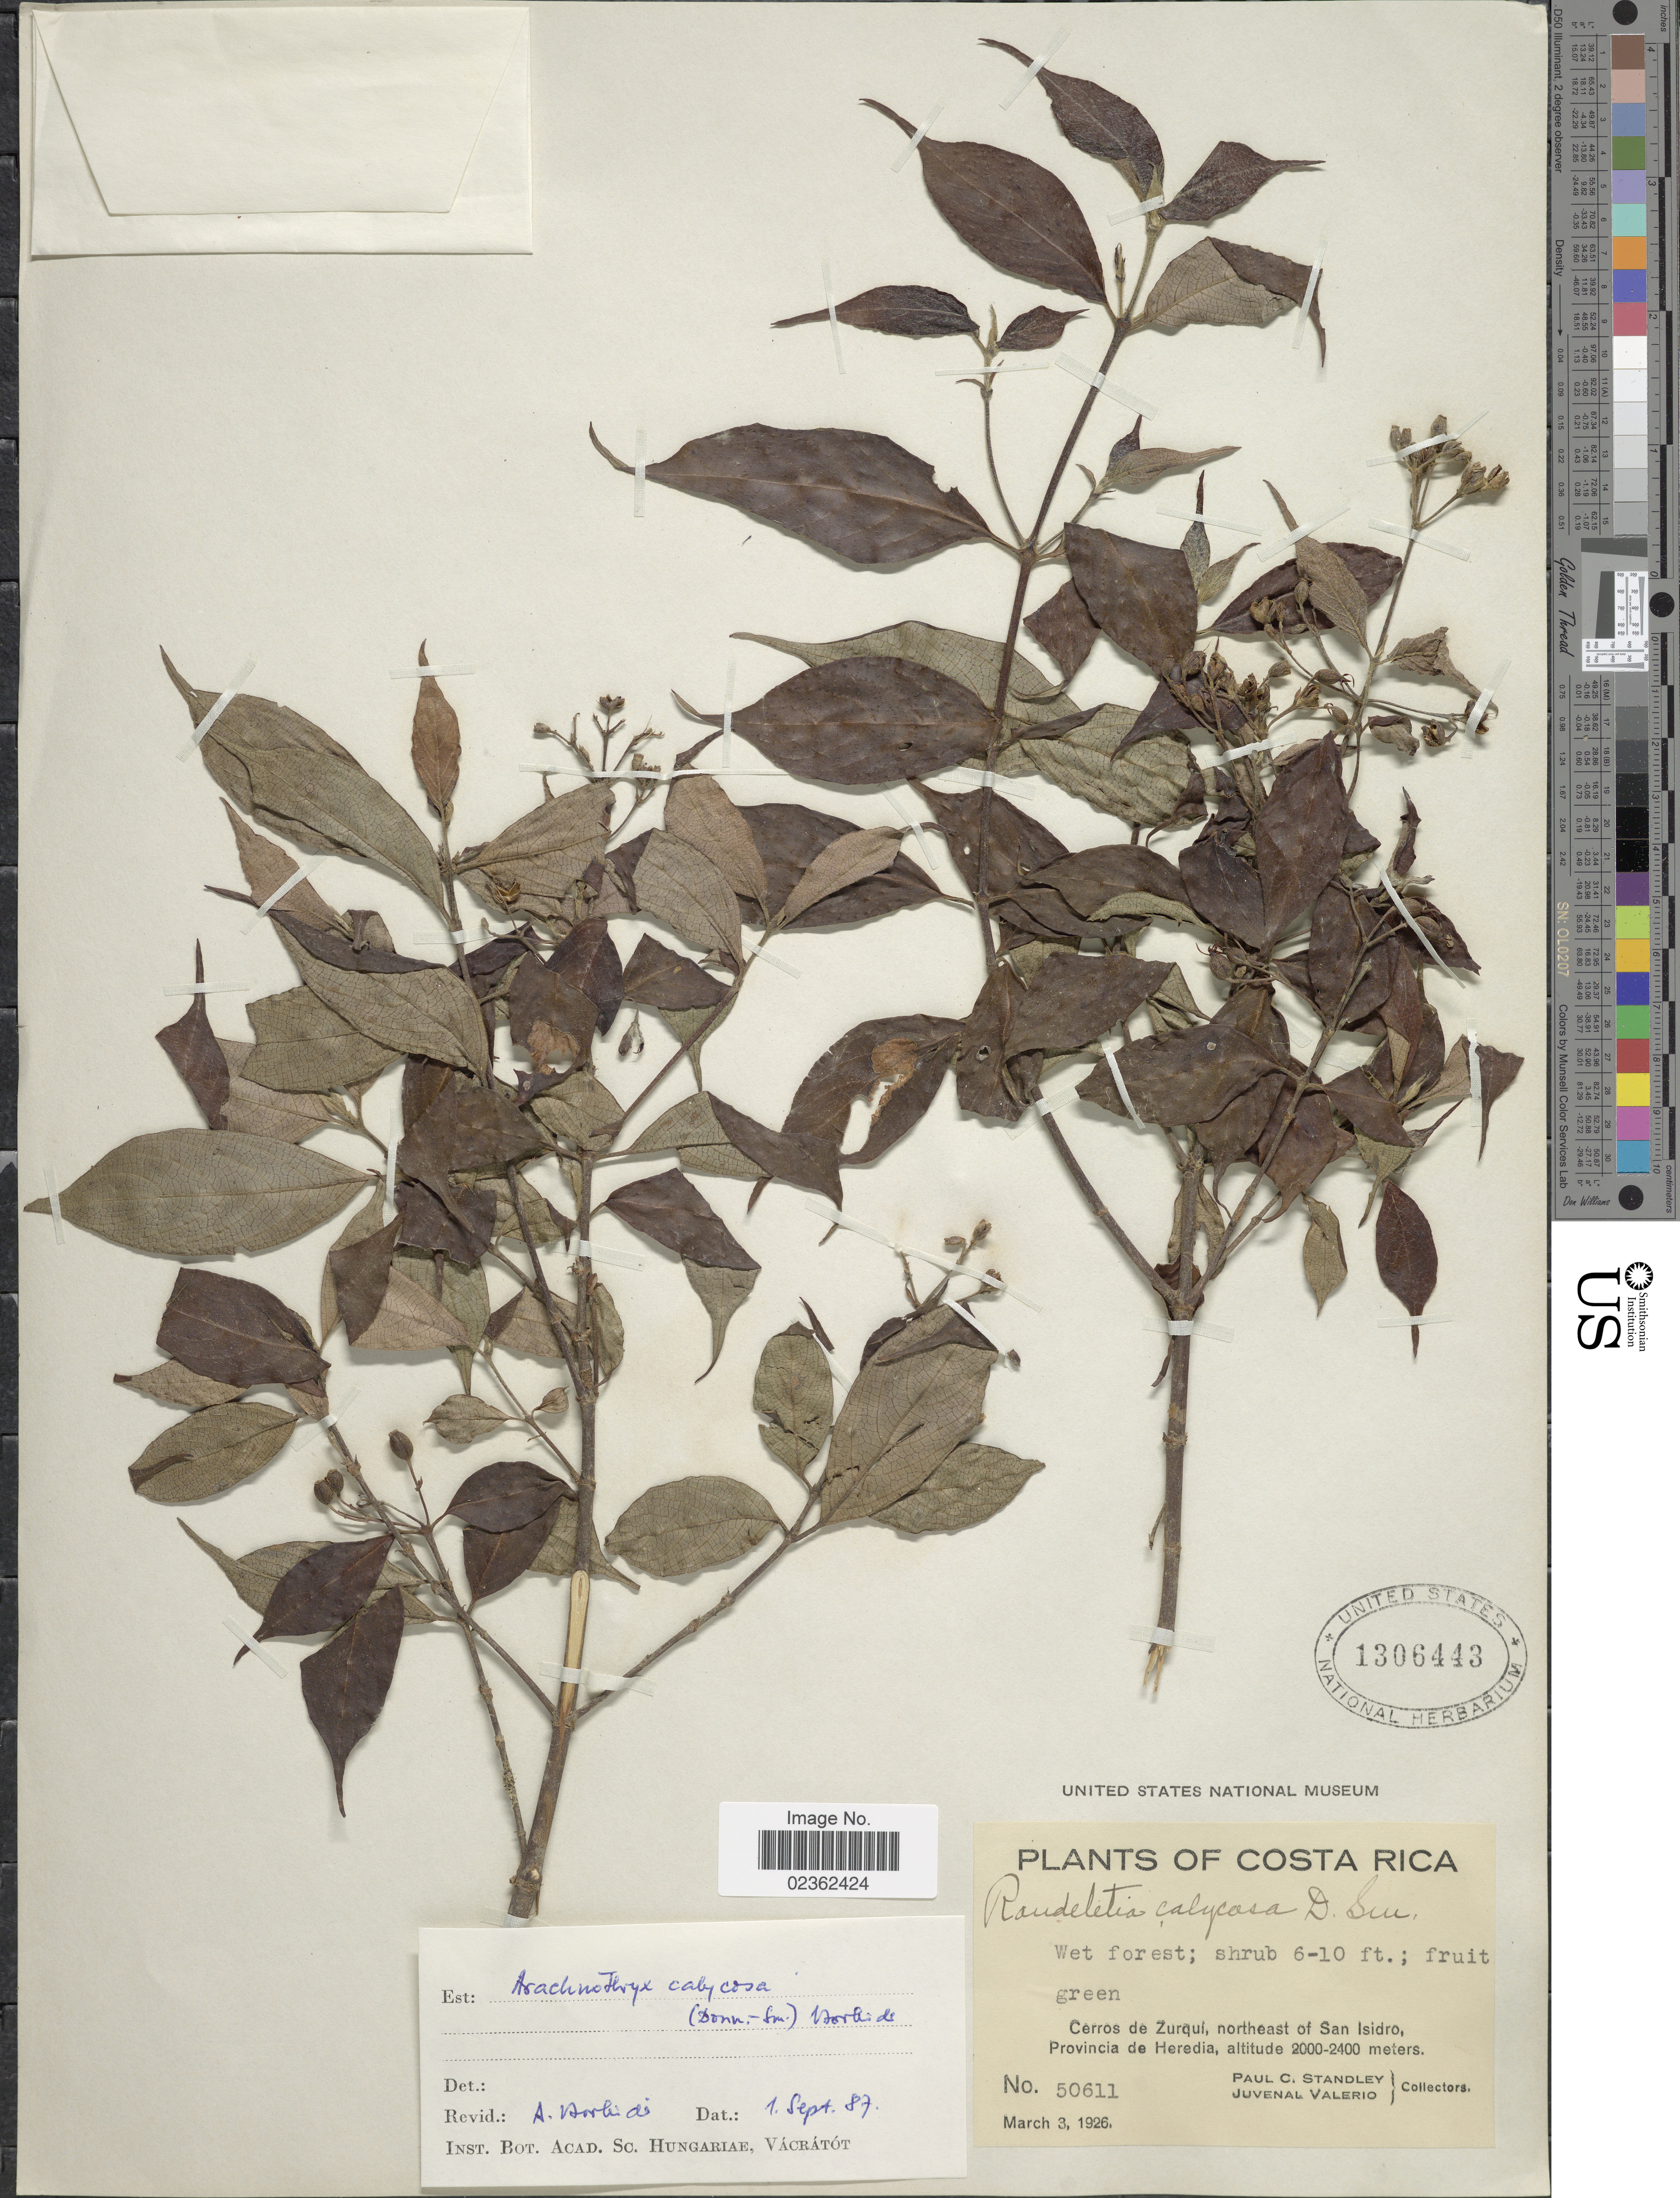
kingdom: Plantae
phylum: Tracheophyta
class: Magnoliopsida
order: Gentianales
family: Rubiaceae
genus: Arachnothryx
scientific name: Arachnothryx calycosa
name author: (Donn. Sm.) Borhidi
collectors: P. C. Standley & J. Valerio R.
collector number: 50611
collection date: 1926-03-03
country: Costa Rica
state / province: Heredia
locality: Cerros de Zurqui, northeast of San Isidro.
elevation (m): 2000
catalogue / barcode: US 1306443